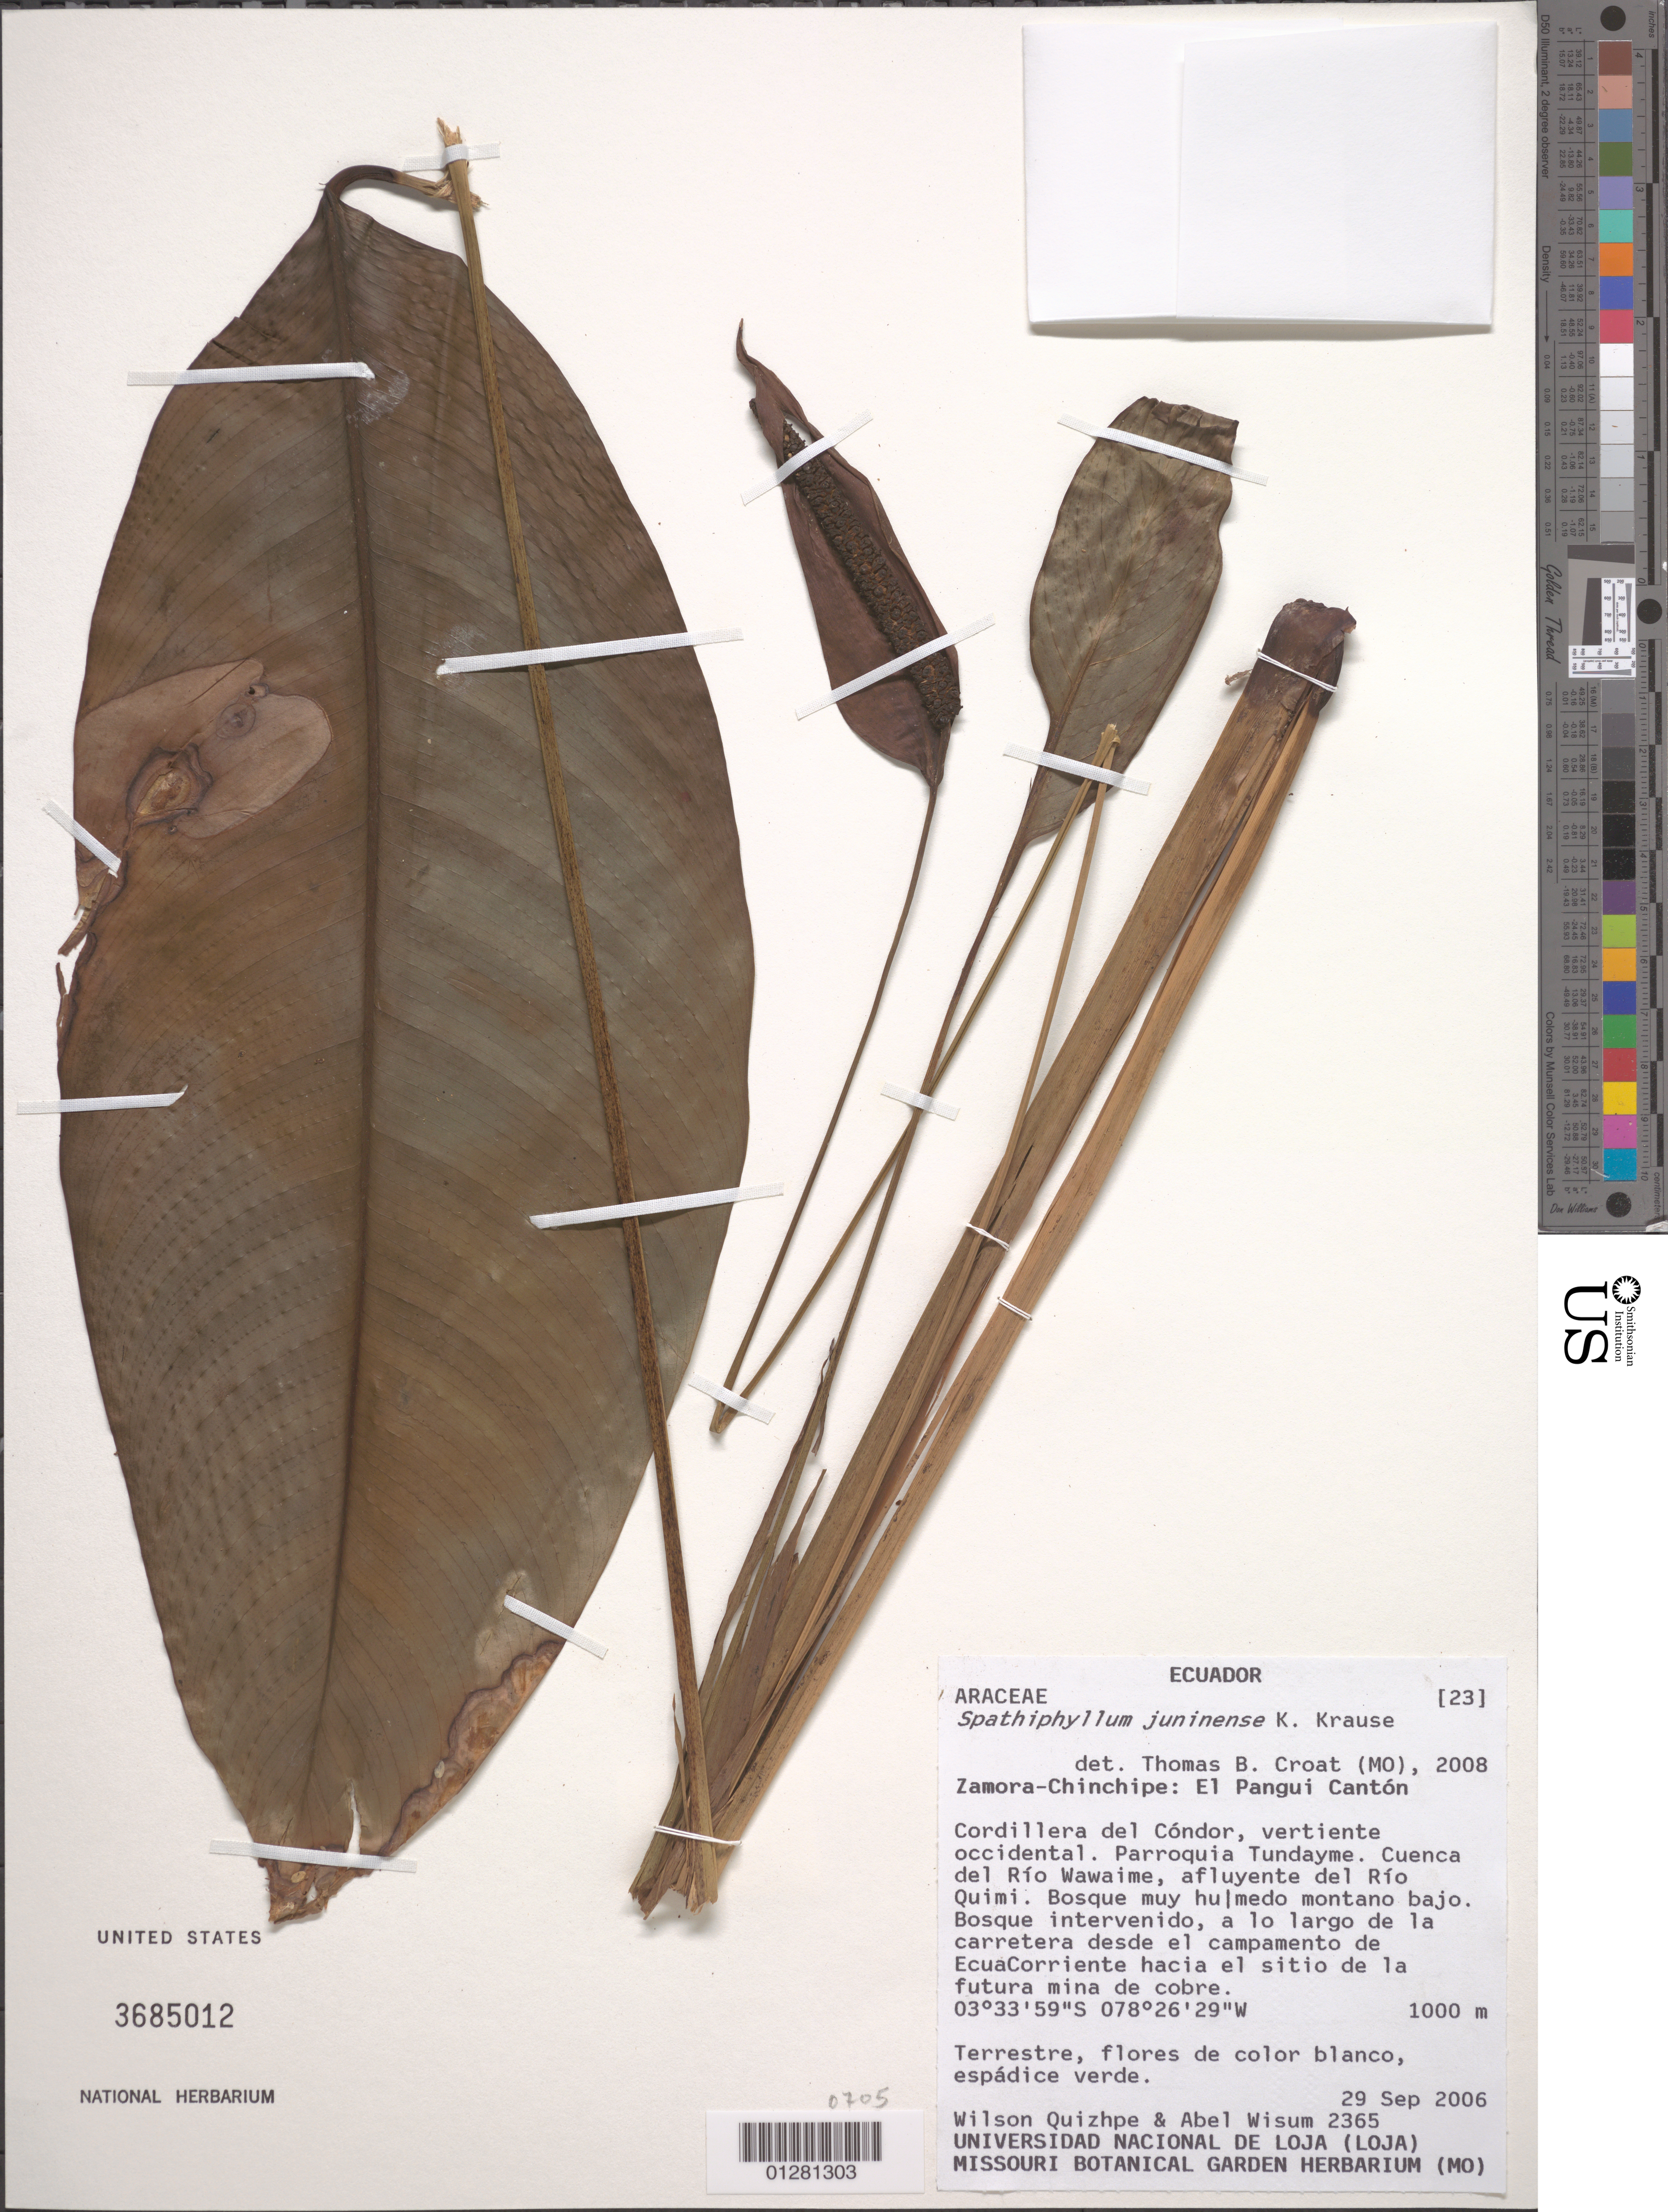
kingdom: Plantae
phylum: Tracheophyta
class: Liliopsida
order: Alismatales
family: Araceae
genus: Spathiphyllum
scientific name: Spathiphyllum juninense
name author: K. Krause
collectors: W. Quizhpe & A. Wisum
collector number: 2365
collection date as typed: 29 Sep 2006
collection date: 2006-09-29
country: Ecuador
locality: Zamora-Chinchipe: El Pangui Canton. Cordillera del Condor.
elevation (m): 1000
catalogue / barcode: US 3685012